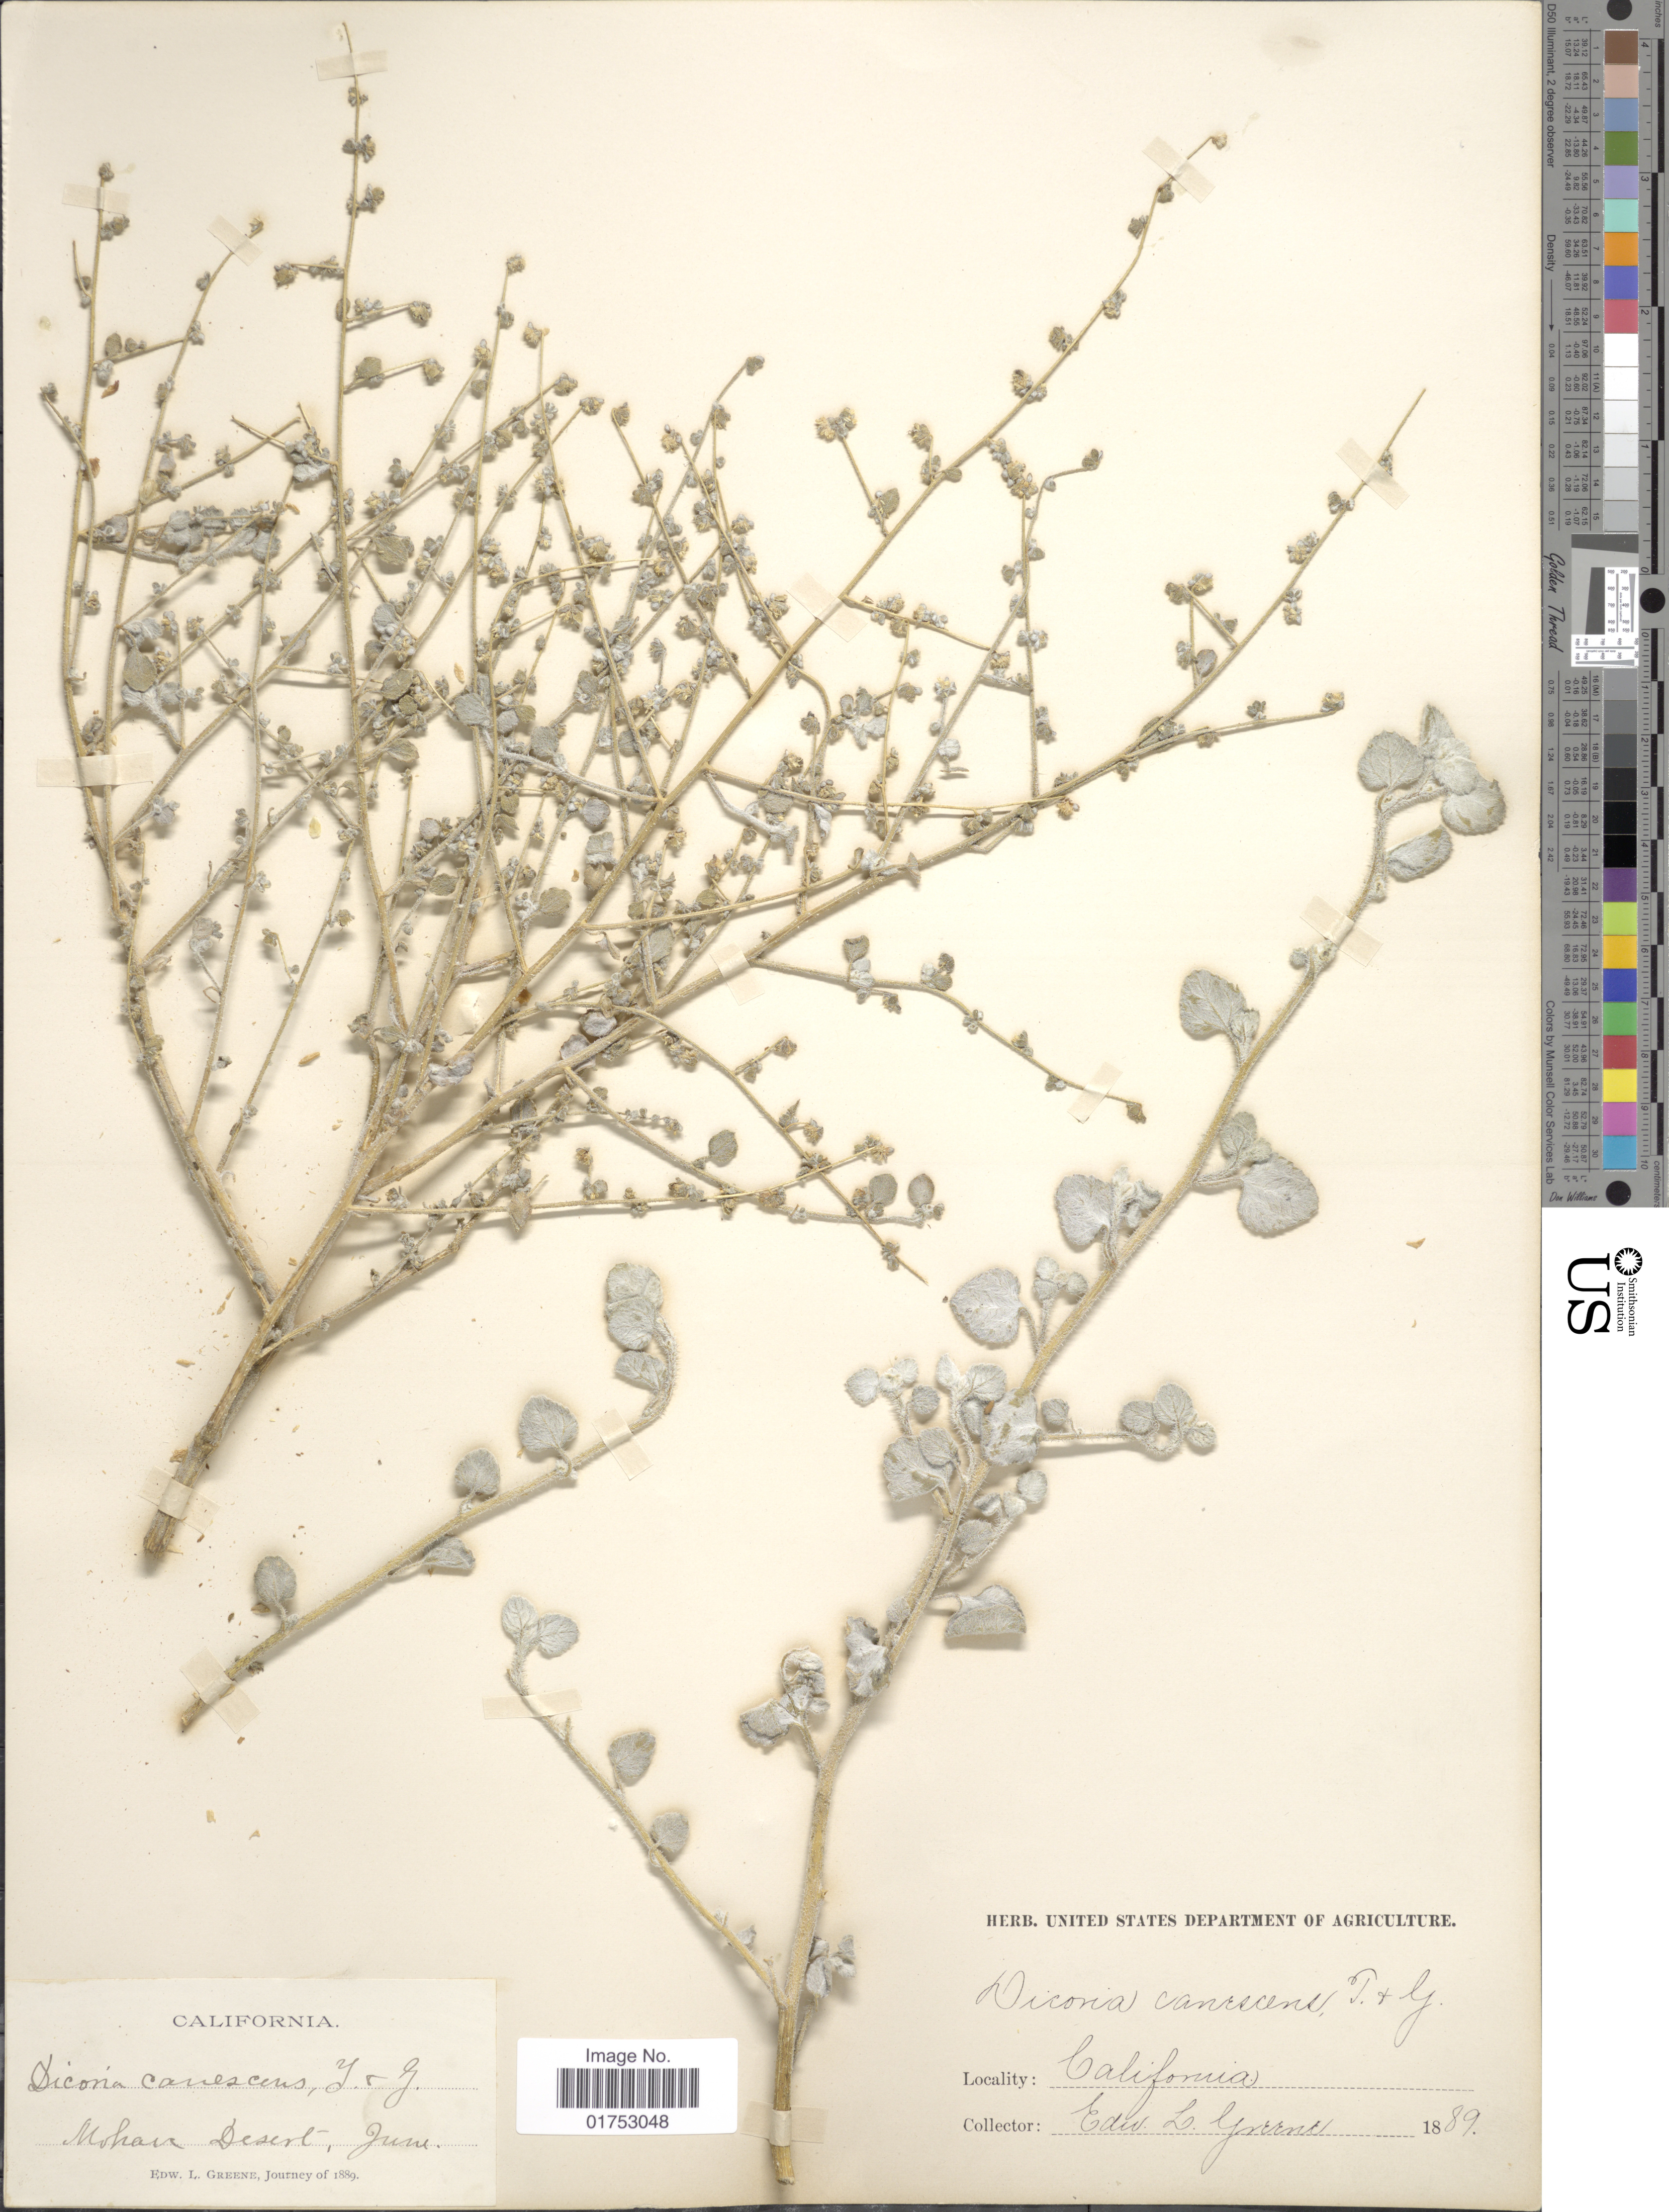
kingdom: Plantae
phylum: Tracheophyta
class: Magnoliopsida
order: Asterales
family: Asteraceae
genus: Dicoria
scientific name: Dicoria canescens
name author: A. Gray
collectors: E. L. Greene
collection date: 1889-06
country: United States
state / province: California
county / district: Kern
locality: Mohave Desert